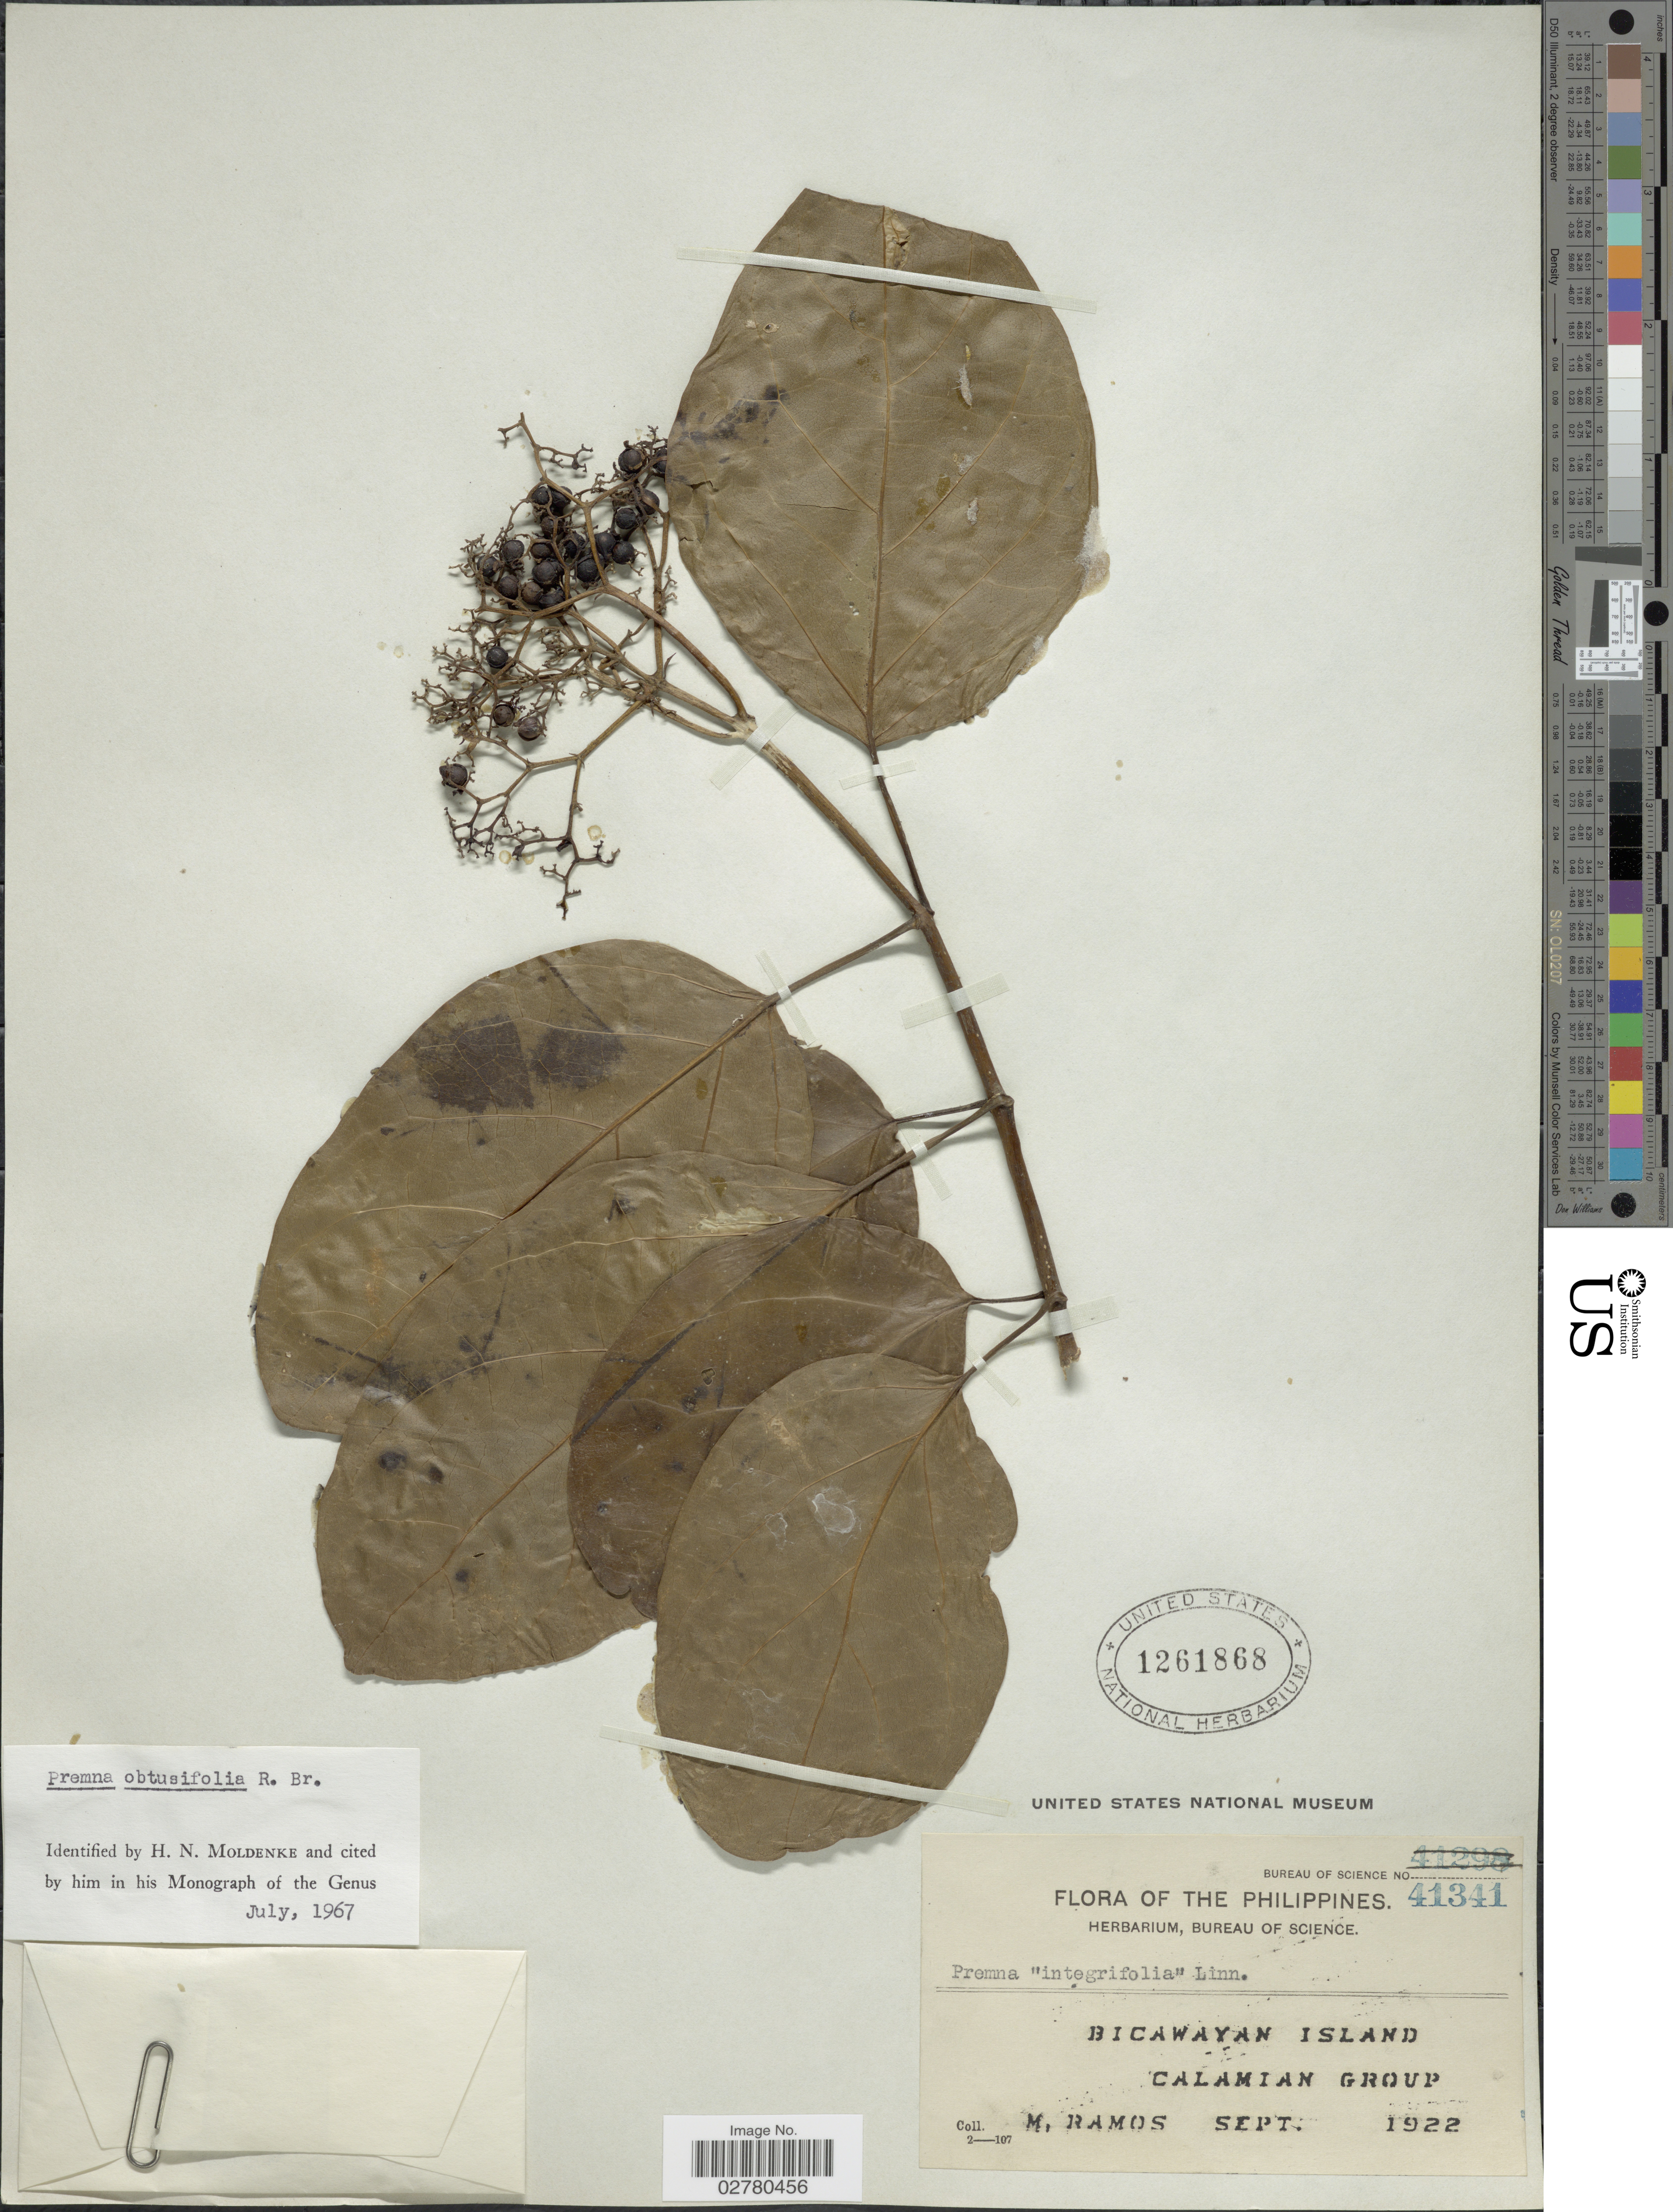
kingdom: Plantae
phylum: Tracheophyta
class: Magnoliopsida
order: Lamiales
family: Lamiaceae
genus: Premna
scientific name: Premna obtusifolia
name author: R. Br.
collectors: M. Ramos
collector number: Bureau of Science 41341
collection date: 1922-09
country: Philippines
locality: Bicawayan Island, Calamian Group.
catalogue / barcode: US 1261868